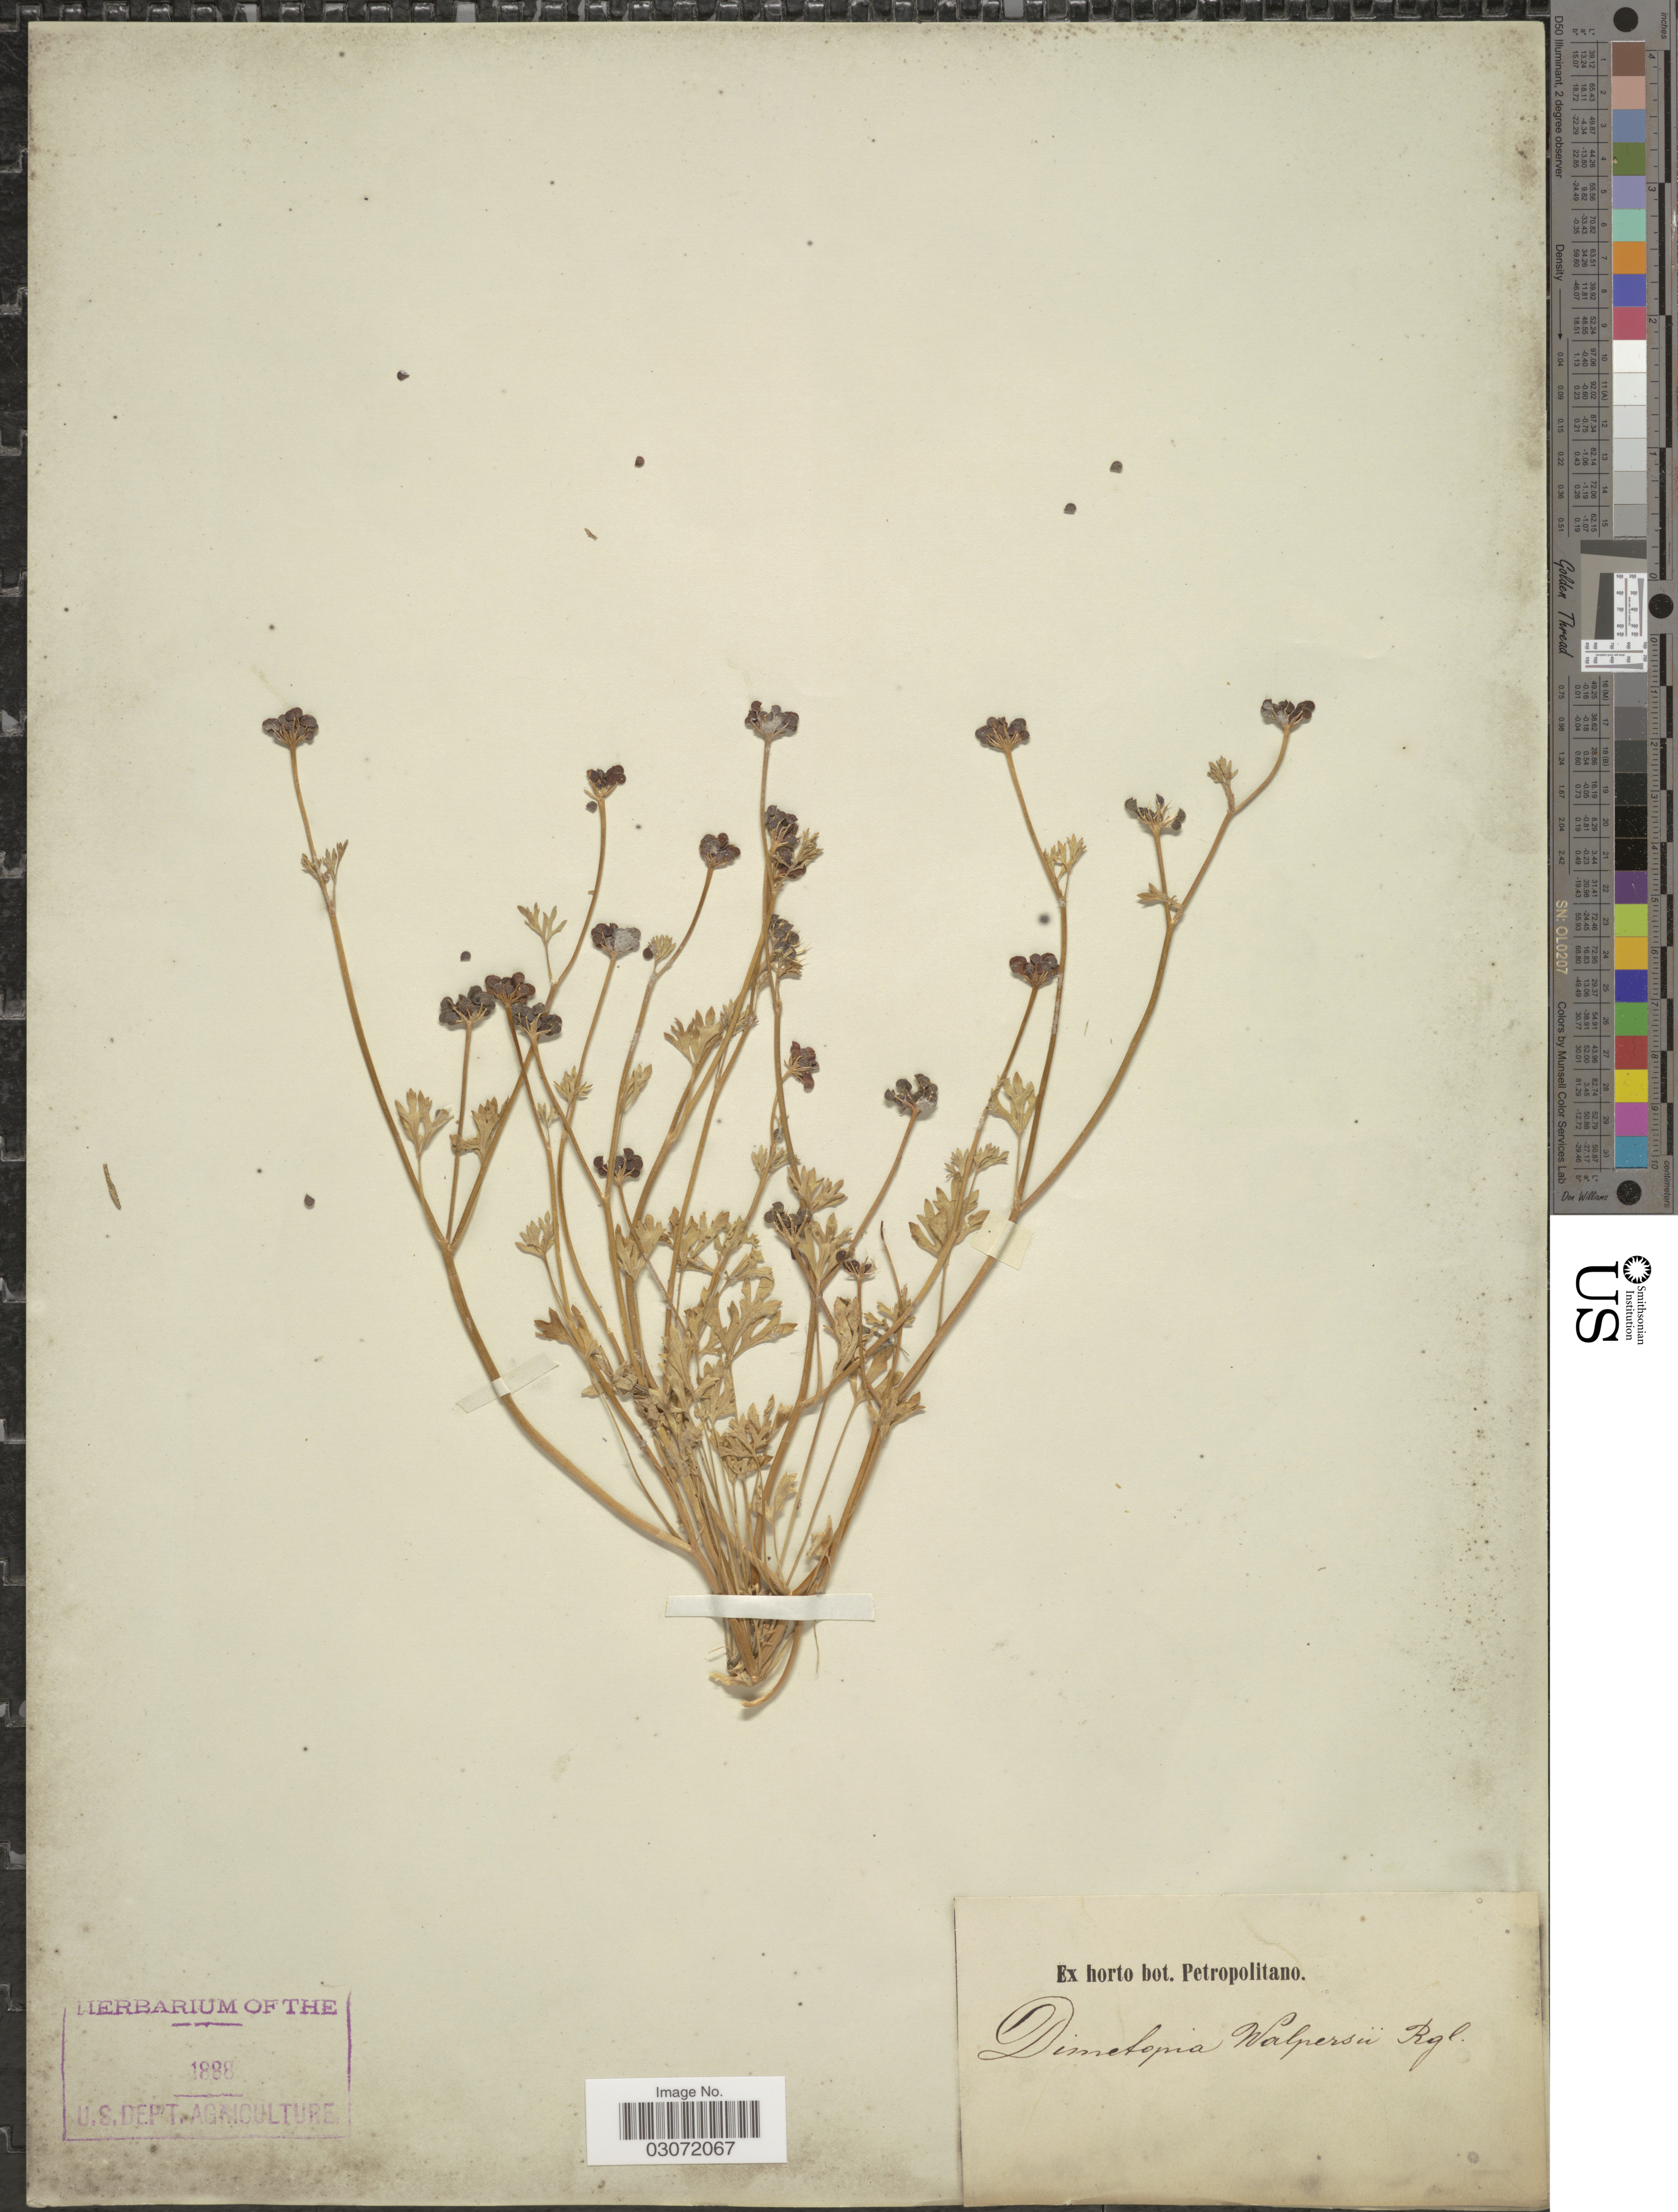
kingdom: Plantae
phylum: Tracheophyta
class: Magnoliopsida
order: Apiales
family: Araliaceae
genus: Trachymene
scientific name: Trachymene pilosa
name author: Sm.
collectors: ex Horto Bot. Petropolitano